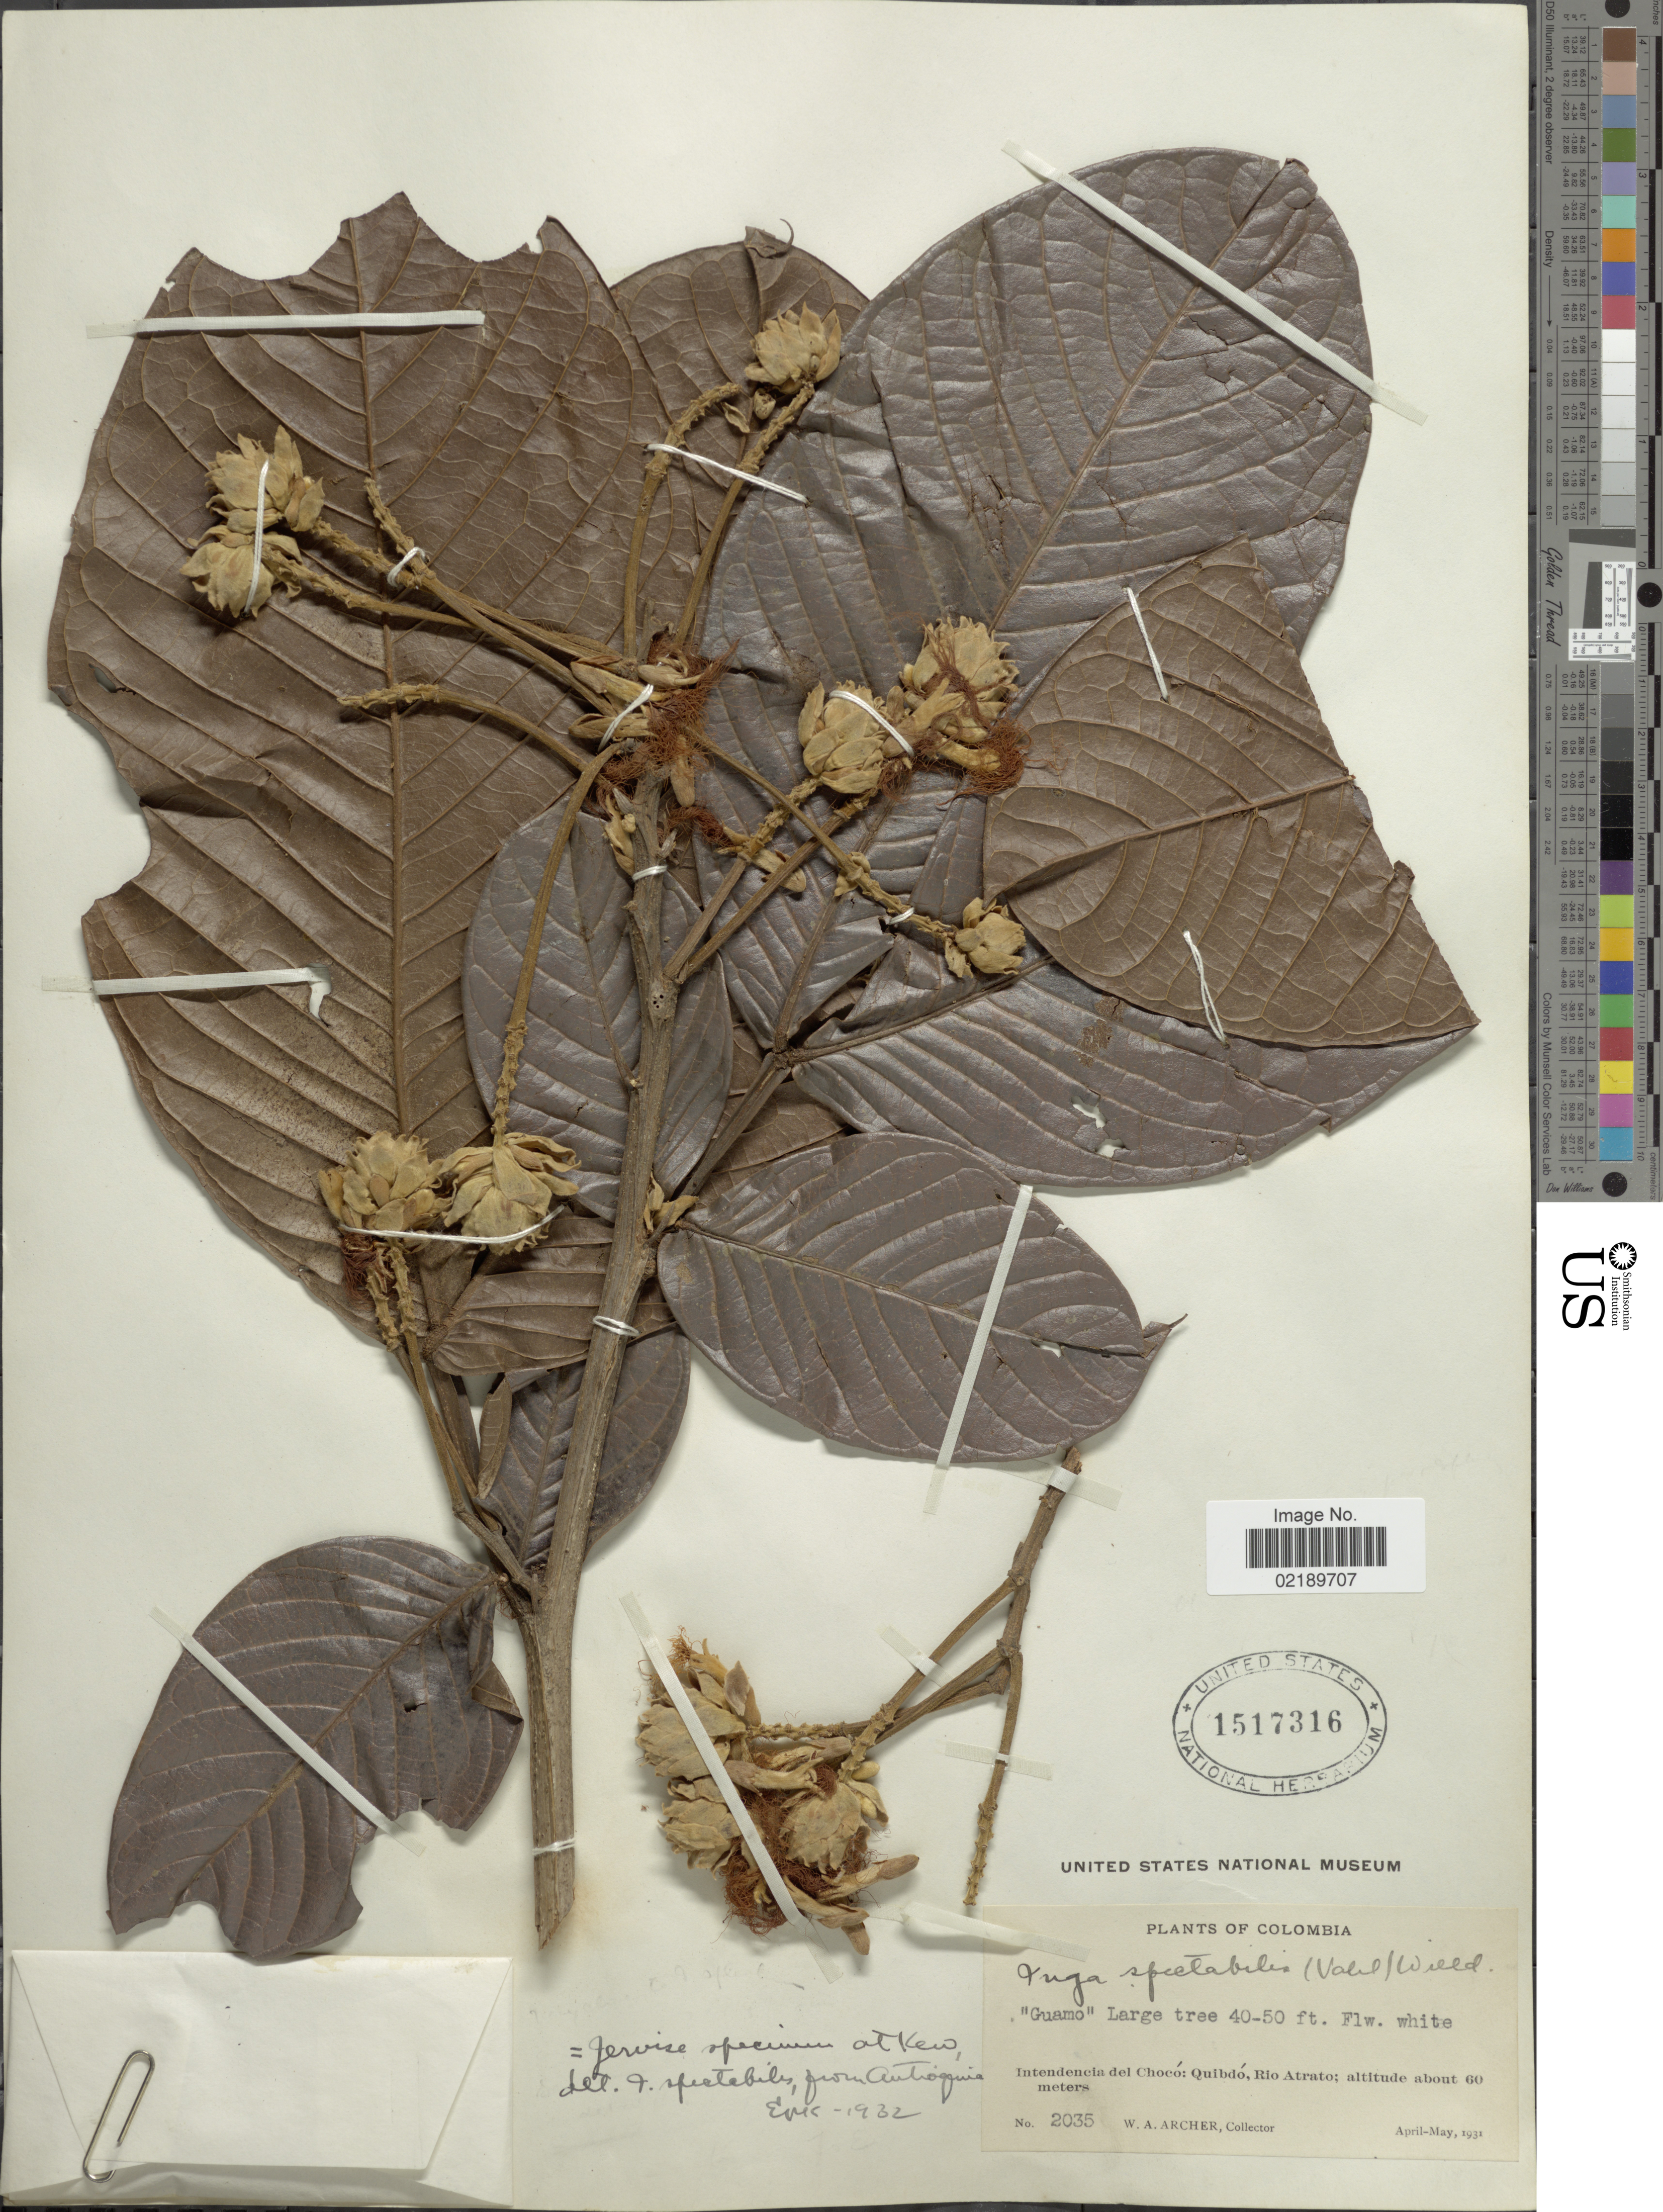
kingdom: Plantae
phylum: Tracheophyta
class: Magnoliopsida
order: Fabales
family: Fabaceae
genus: Inga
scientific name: Inga spectabilis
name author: (Vahl) Willd.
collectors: W. A. Archer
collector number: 2035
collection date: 1931-04/1931-05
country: Colombia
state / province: Chocó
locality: Intendencia del Chocó: Quibdó, Rio Atrato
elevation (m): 60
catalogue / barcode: US 1517316